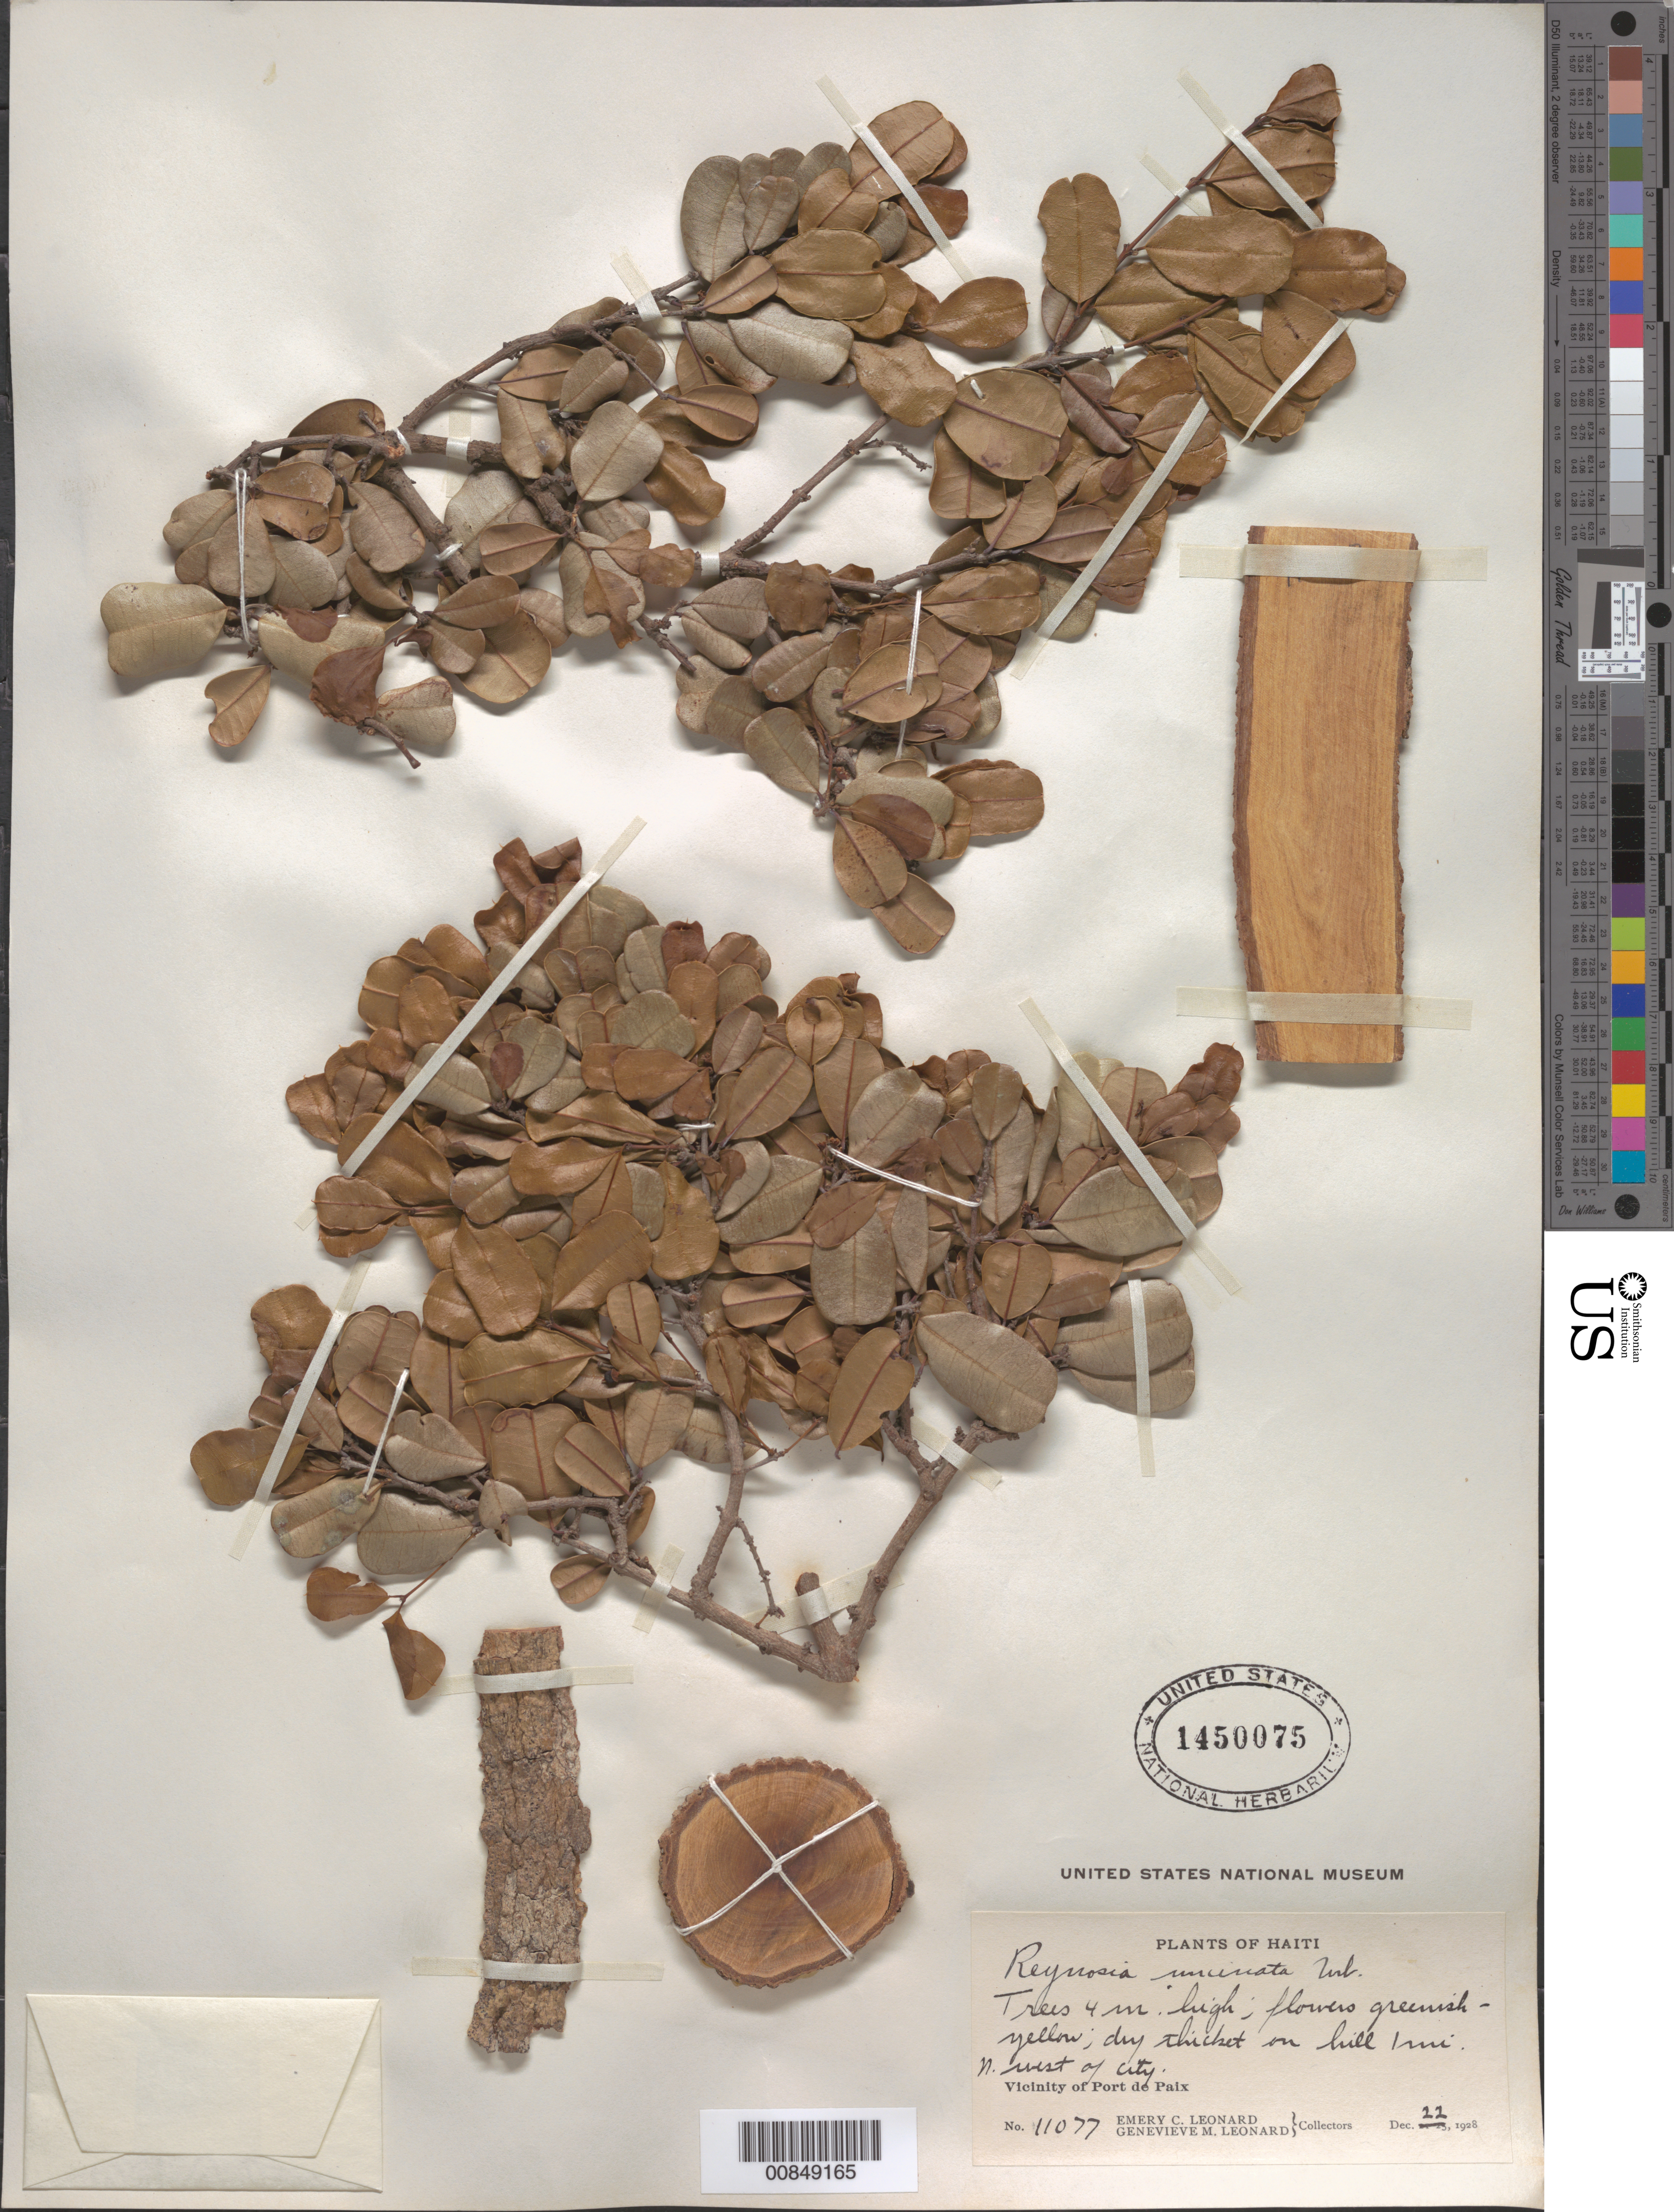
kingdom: Plantae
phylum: Tracheophyta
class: Magnoliopsida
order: Rosales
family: Rhamnaceae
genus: Reynosia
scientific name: Reynosia uncinata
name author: Urb.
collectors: E. C. Leonard & G. M. Leonard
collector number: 11077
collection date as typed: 22 Dec 1928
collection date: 1928-12-22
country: Haiti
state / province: Ouest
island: Hispaniola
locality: Vicinity of Port de Paix, 1 miles NW of city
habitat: Dry thicket on hill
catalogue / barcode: US 1450075